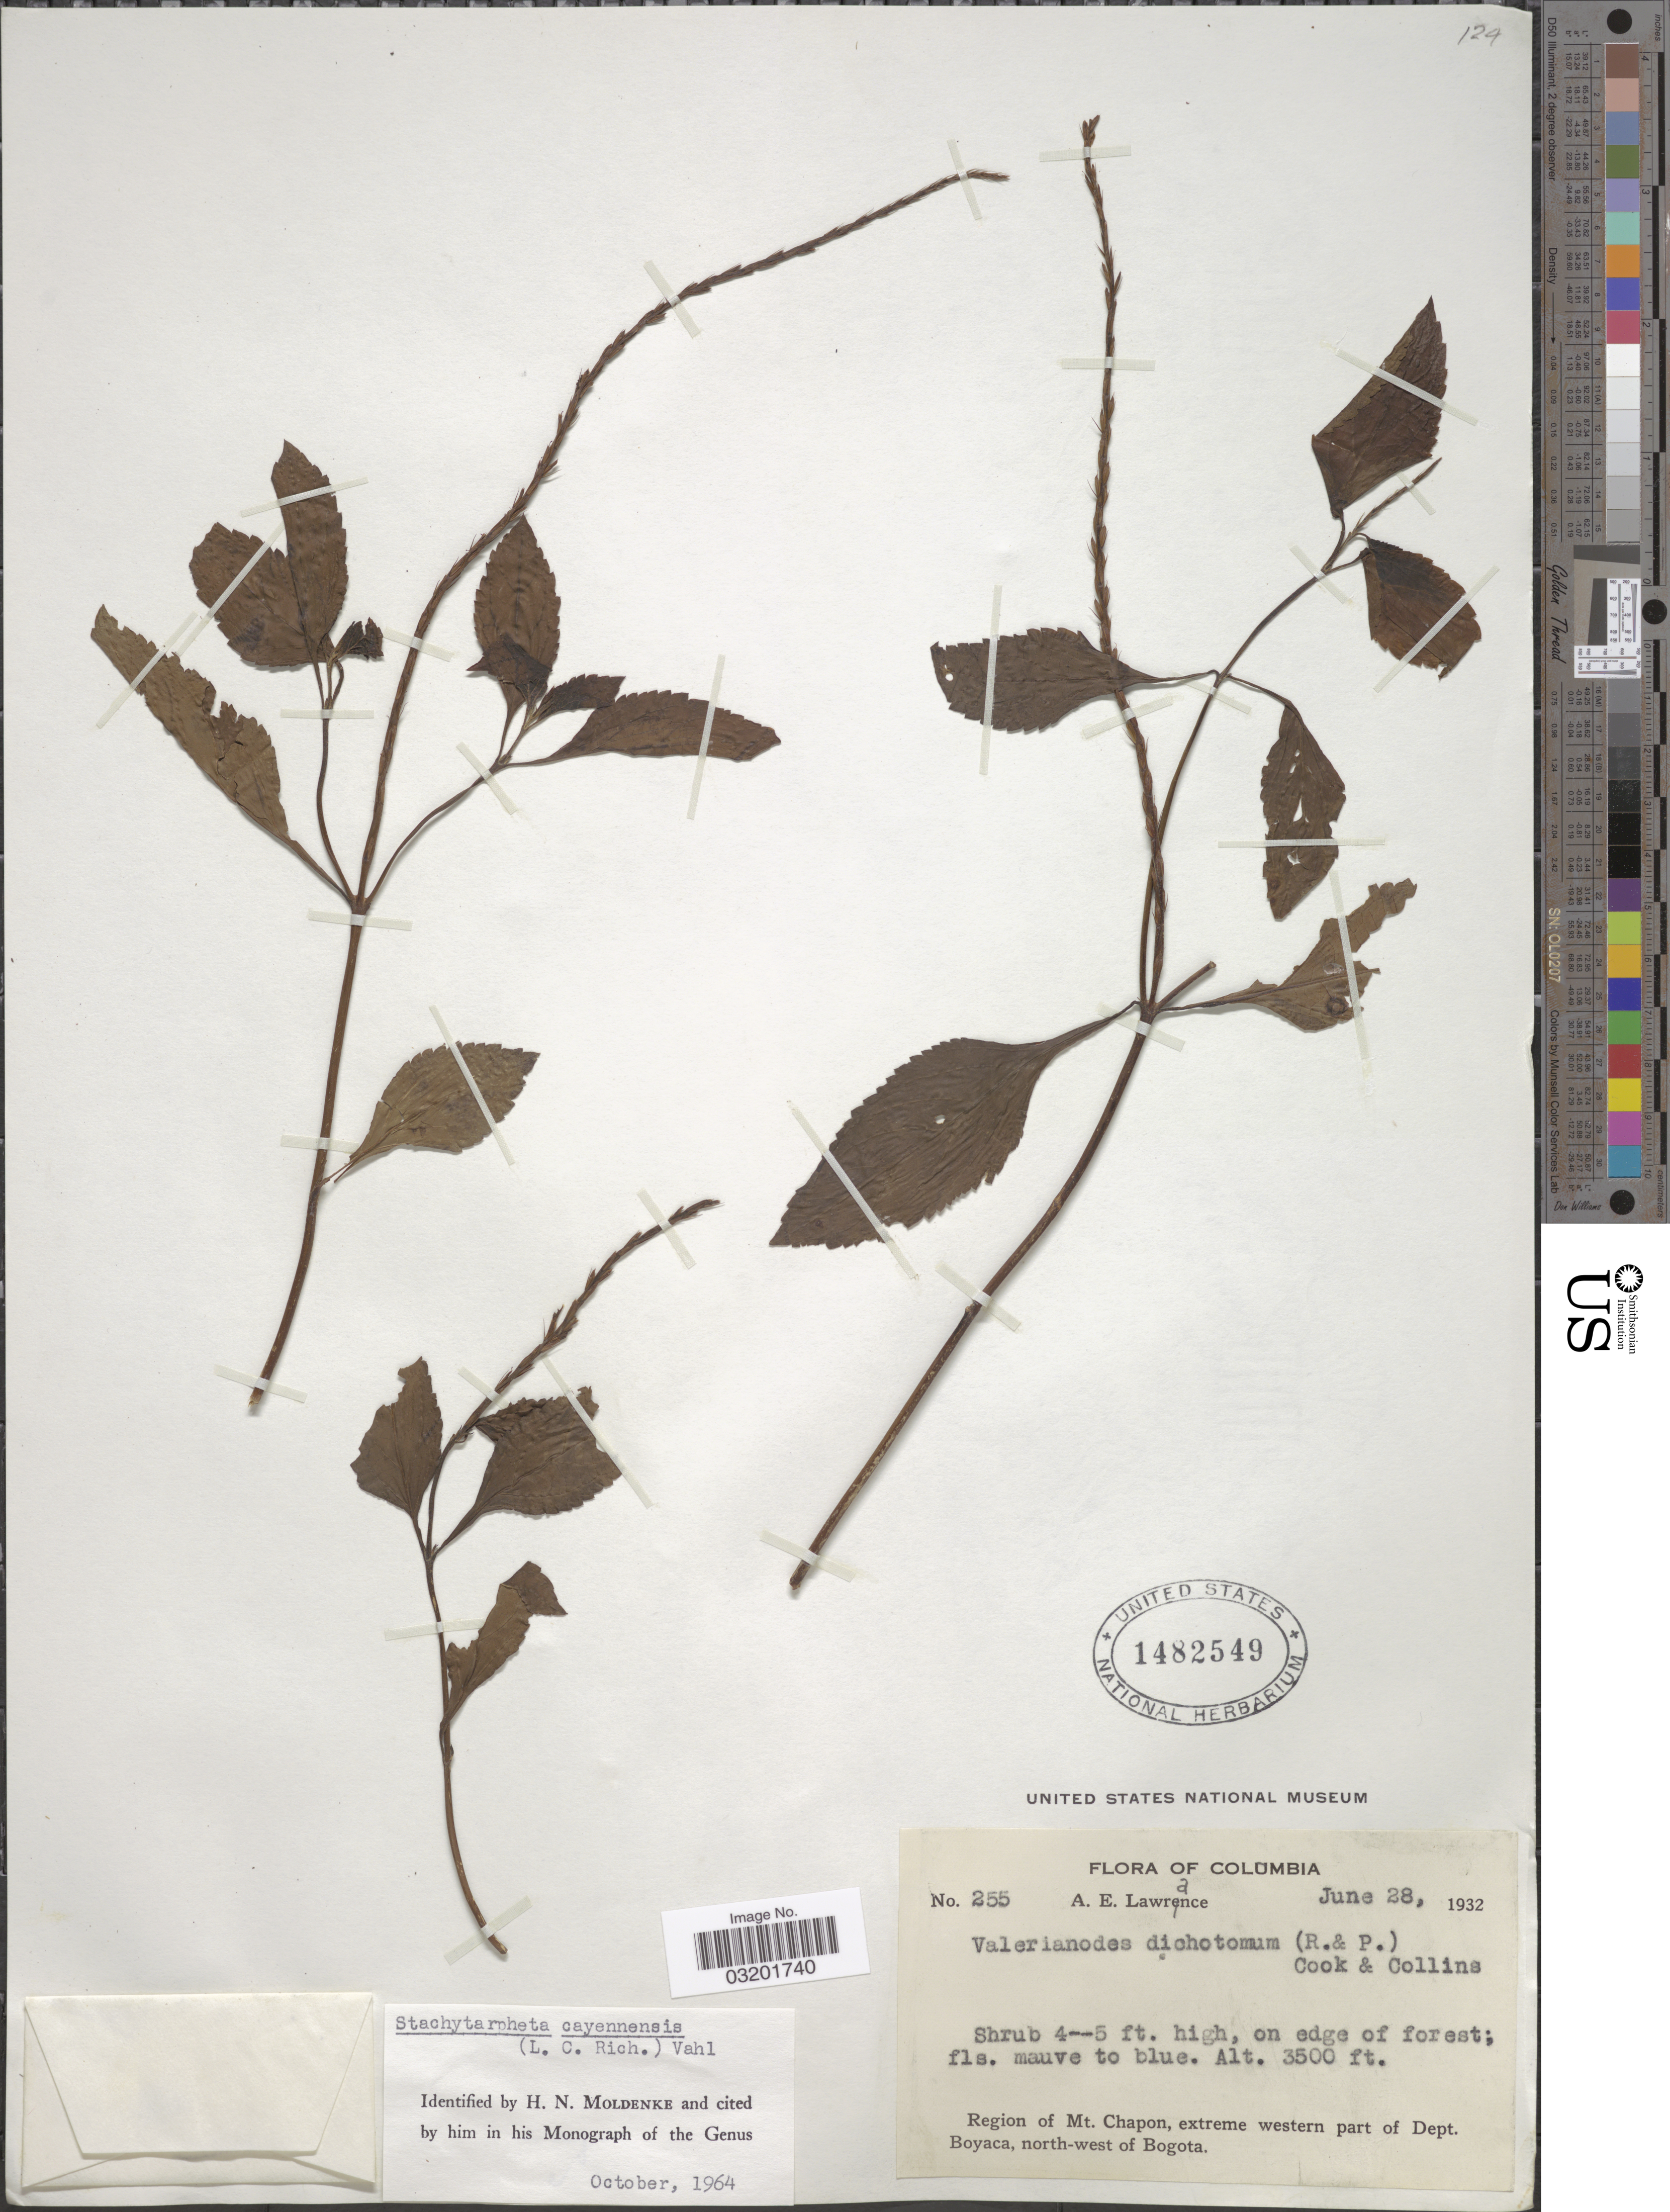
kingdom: Plantae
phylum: Tracheophyta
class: Magnoliopsida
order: Lamiales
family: Verbenaceae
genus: Stachytarpheta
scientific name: Stachytarpheta cayennensis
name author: (Rich.) Vahl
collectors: A. Lawrance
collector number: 225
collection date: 1932-06-28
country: Colombia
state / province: Boyacá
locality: Region of Mt. Chapon, extreme western part of Dept. Boyaca, north-west of Bogota.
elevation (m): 1067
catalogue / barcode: US 1482549